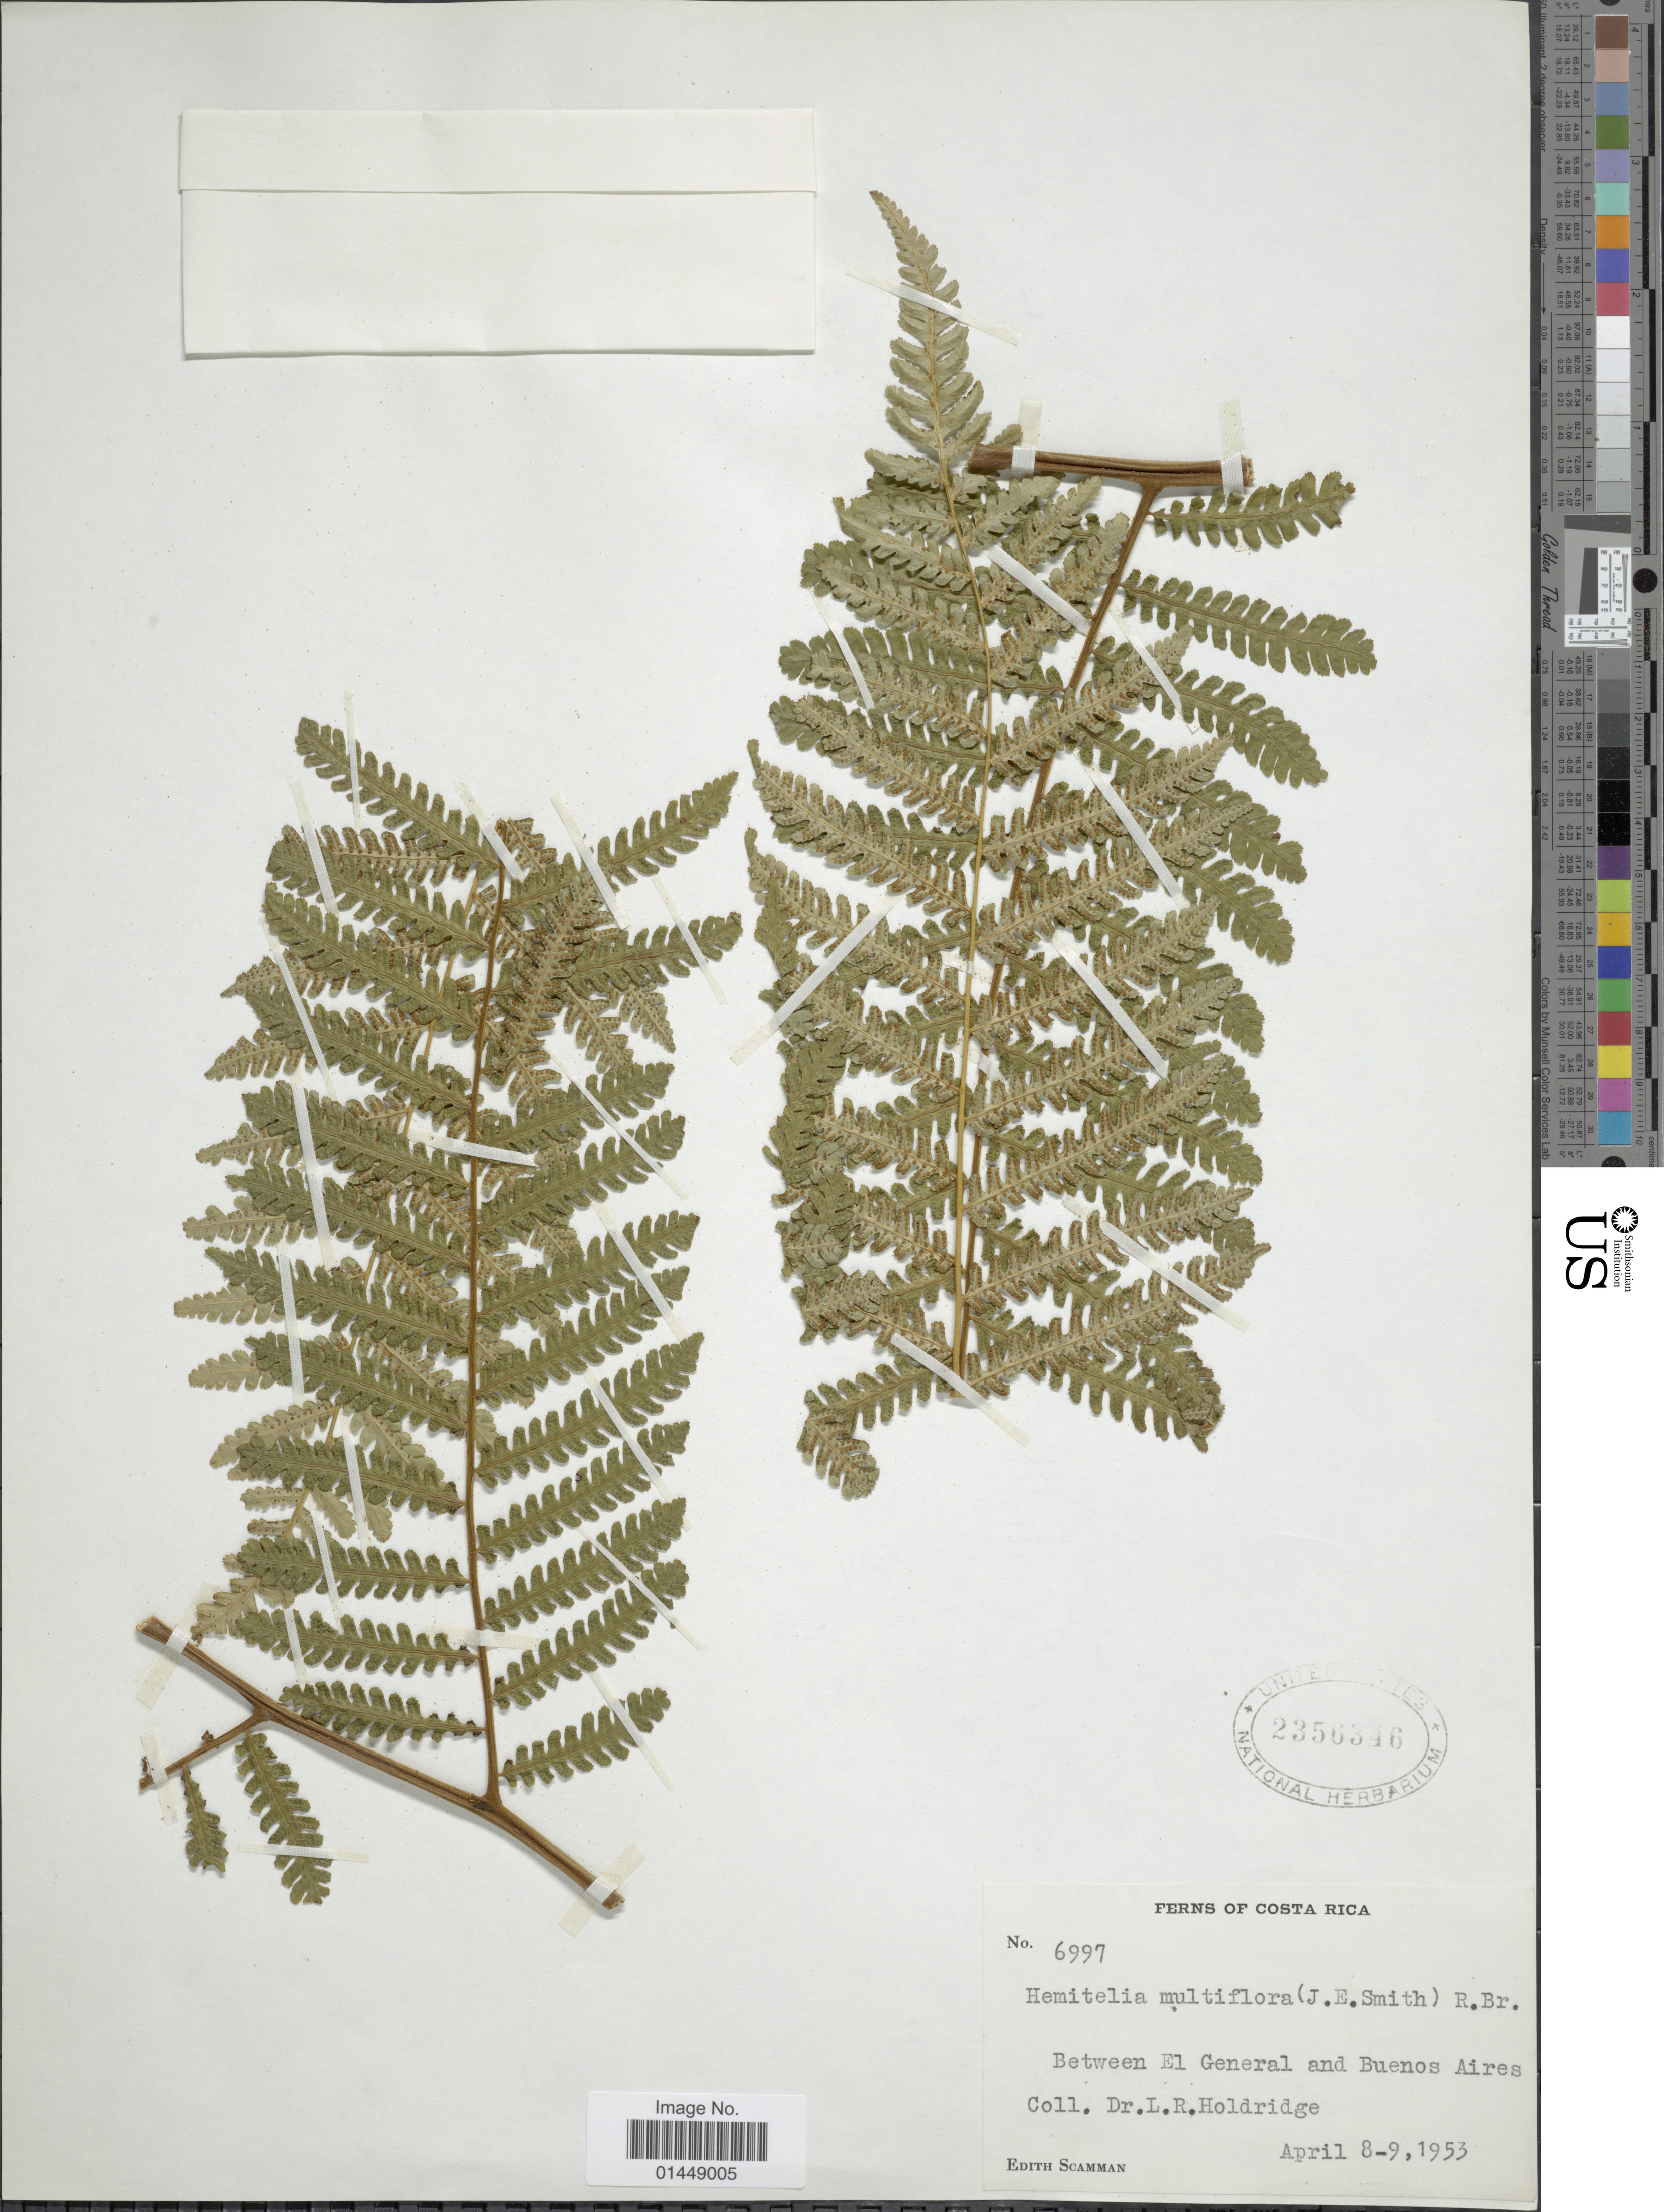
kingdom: Plantae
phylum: Tracheophyta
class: Polypodiopsida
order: Cyatheales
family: Cyatheaceae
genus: Cyathea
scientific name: Cyathea multiflora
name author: Sm.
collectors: L. Holdridge & E. Scamman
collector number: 6997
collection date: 1953-04-08/1953-04-09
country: Costa Rica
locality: Between El General and Buenos Aires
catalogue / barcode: US 2356346